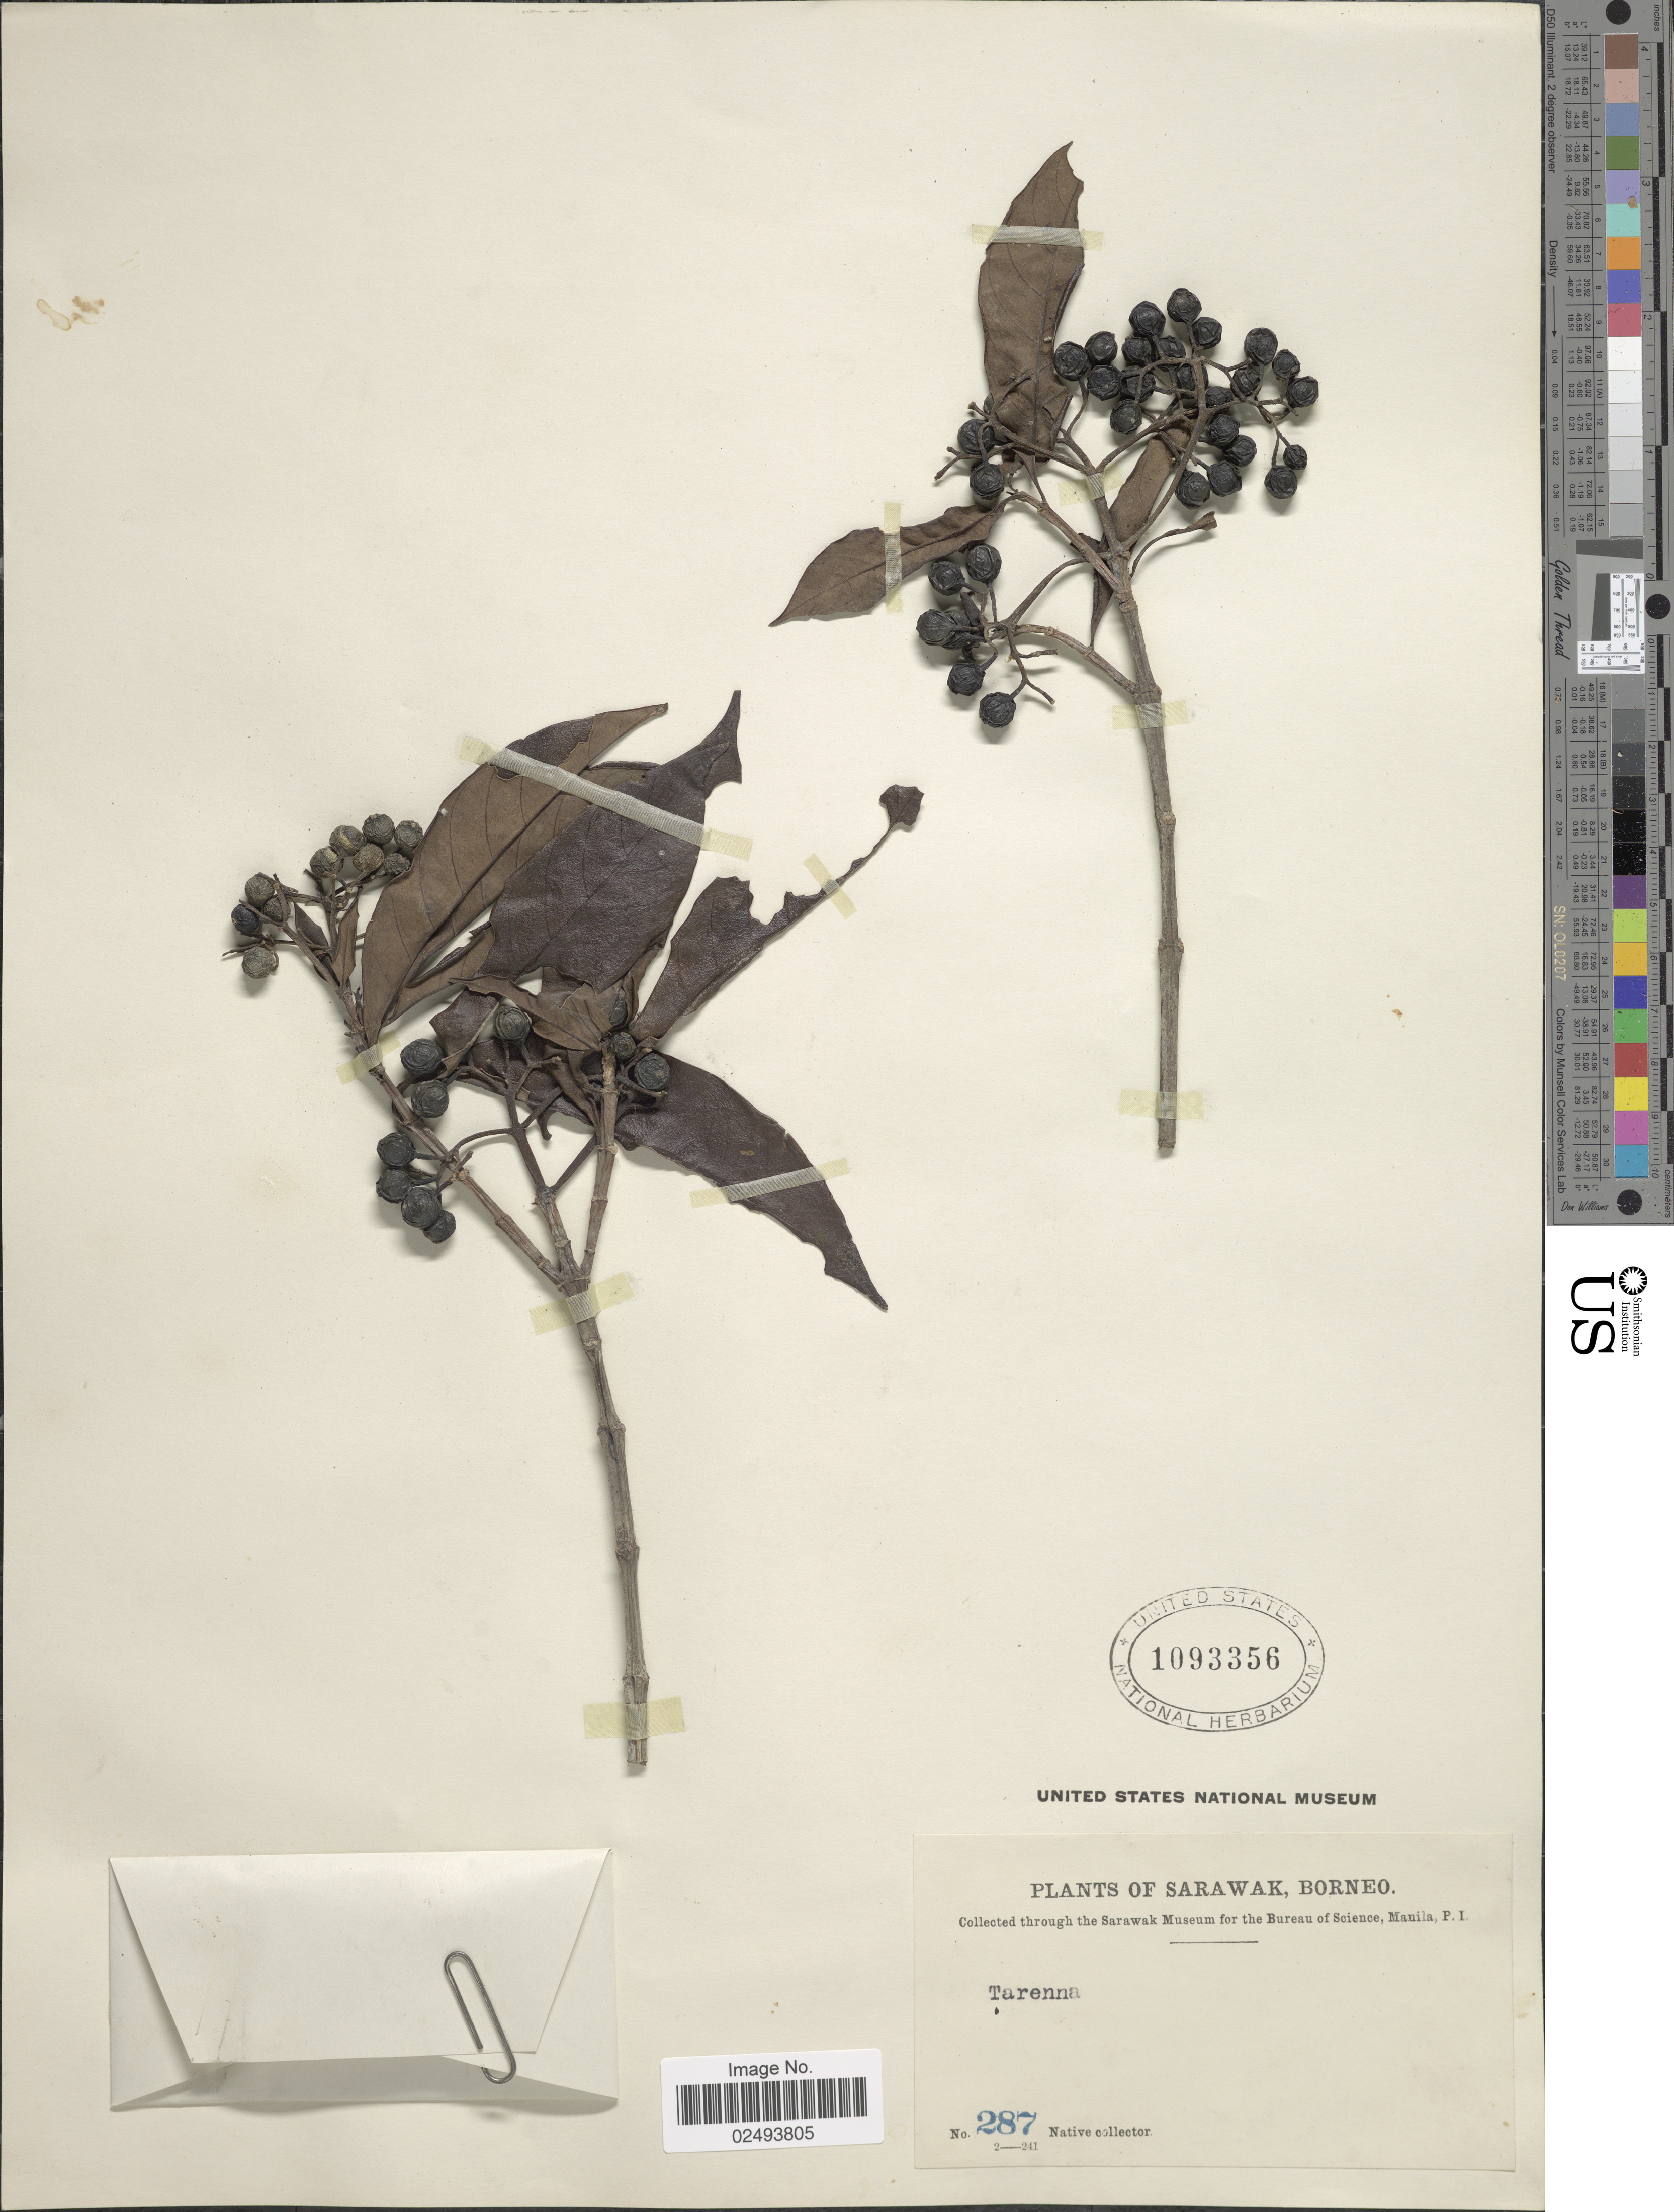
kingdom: Plantae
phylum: Tracheophyta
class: Magnoliopsida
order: Gentianales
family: Rubiaceae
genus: Tarenna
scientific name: Tarenna sp.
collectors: Native collector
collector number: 287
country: Malaysia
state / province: Sarawak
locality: Borneo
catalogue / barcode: US 1093356